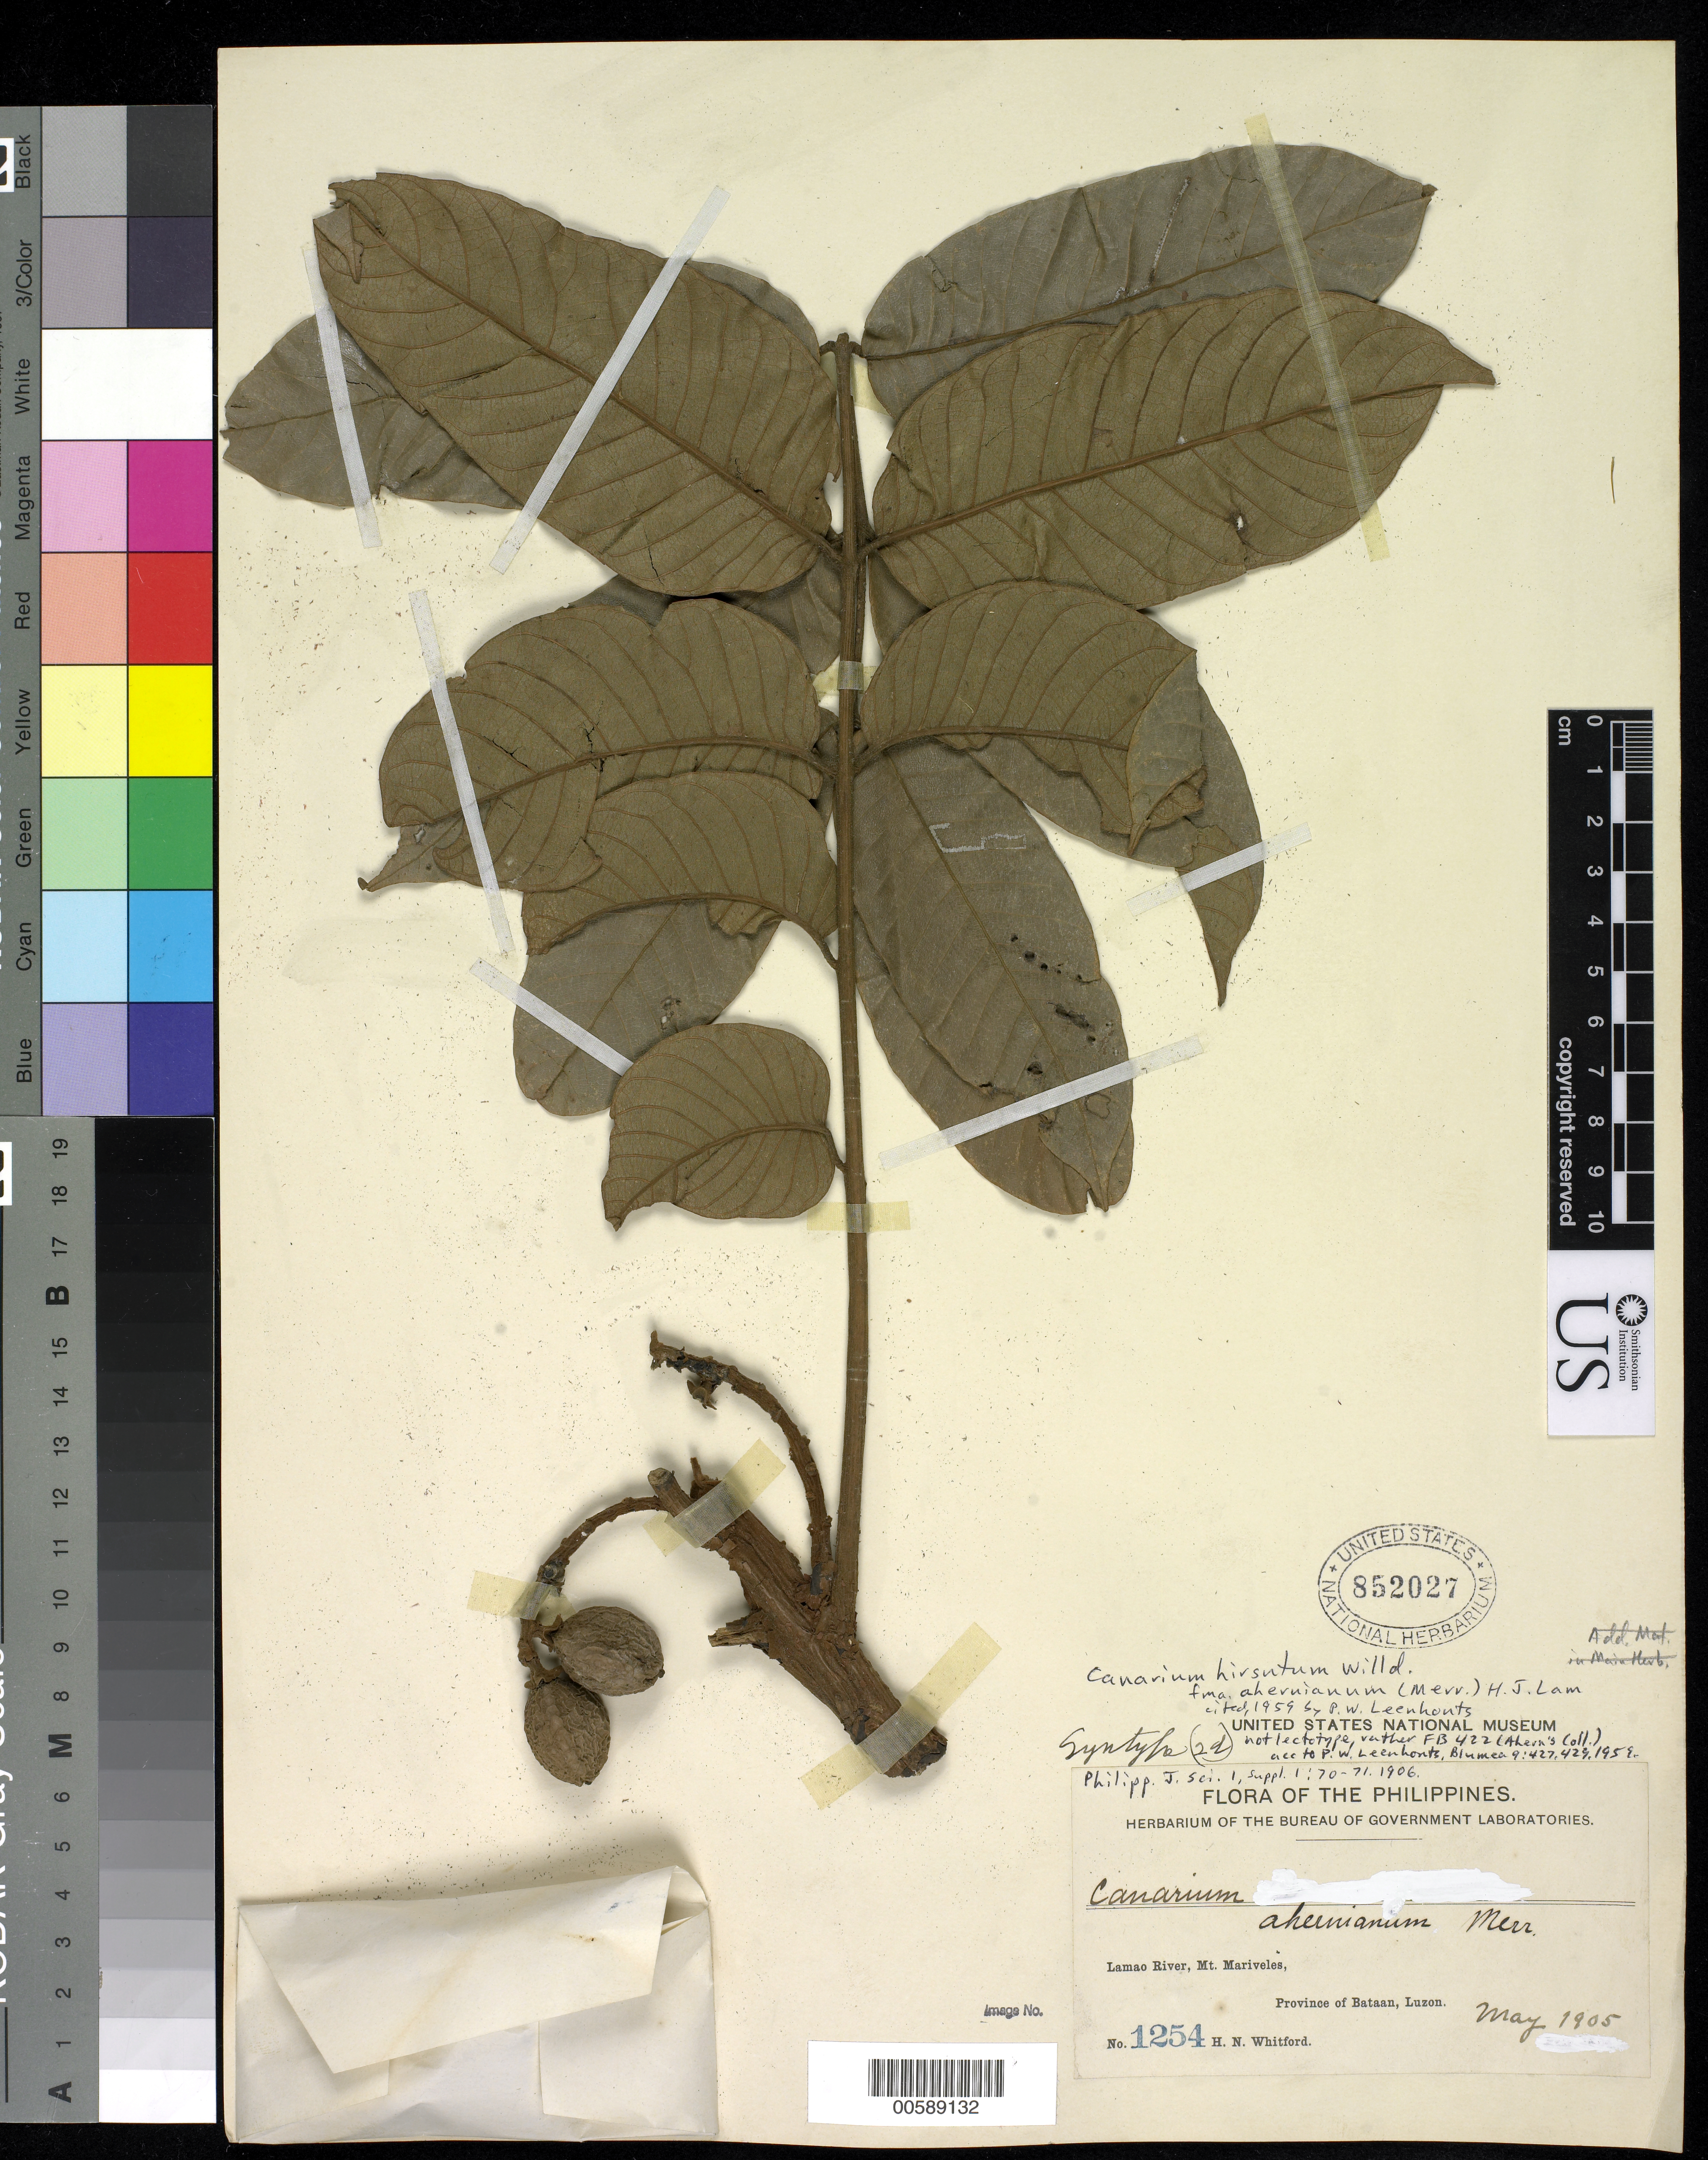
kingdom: Plantae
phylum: Tracheophyta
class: Magnoliopsida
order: Sapindales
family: Burseraceae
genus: Canarium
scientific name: Canarium ahernianum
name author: Merr.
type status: Isosyntype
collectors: H. N. Whitford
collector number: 1254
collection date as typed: May 1905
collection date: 1905-05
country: Philippines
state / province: Central Luzon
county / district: Bataan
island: Luzon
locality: Lamao River, Mt Mariveles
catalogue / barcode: US 852027